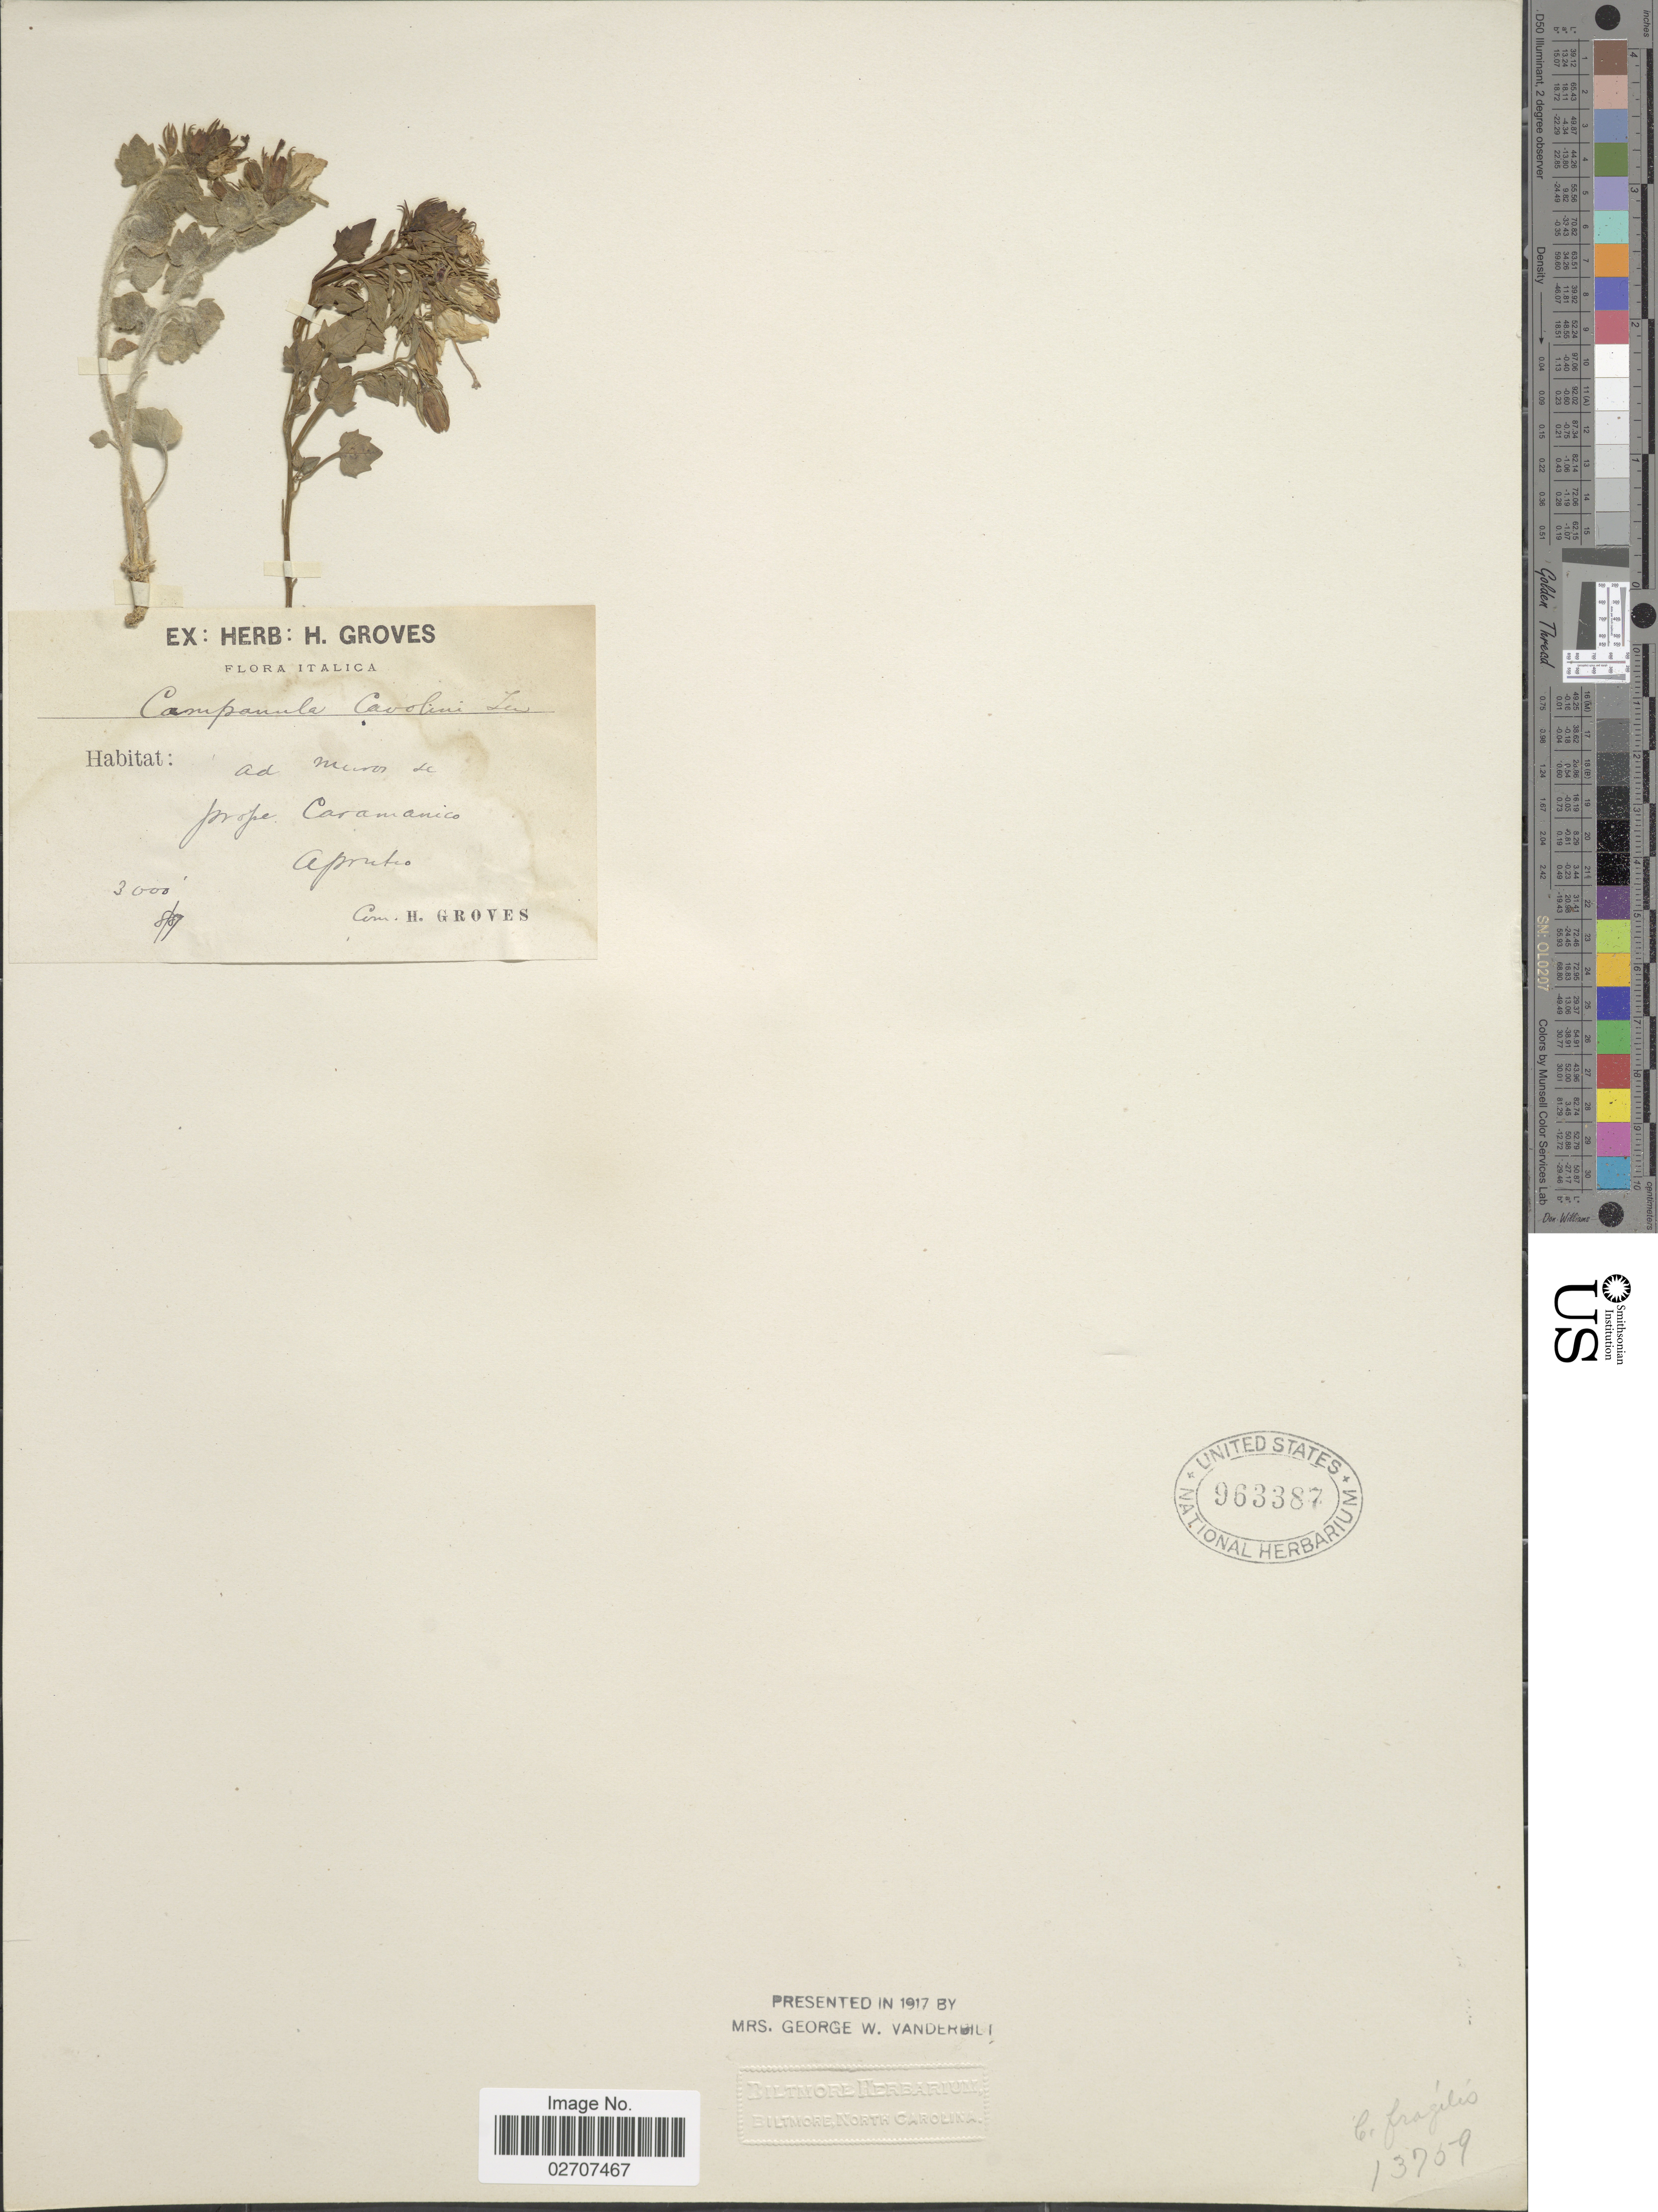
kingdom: Plantae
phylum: Tracheophyta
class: Magnoliopsida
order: Asterales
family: Campanulaceae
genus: Campanula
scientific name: Campanula cavolinii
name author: Ten.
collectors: ex herb. H. Groves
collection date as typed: Transcribed d/m/y: /8/87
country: Italy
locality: Italica, ad muros de prope Caramanico, Aprutino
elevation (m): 914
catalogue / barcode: US 963387